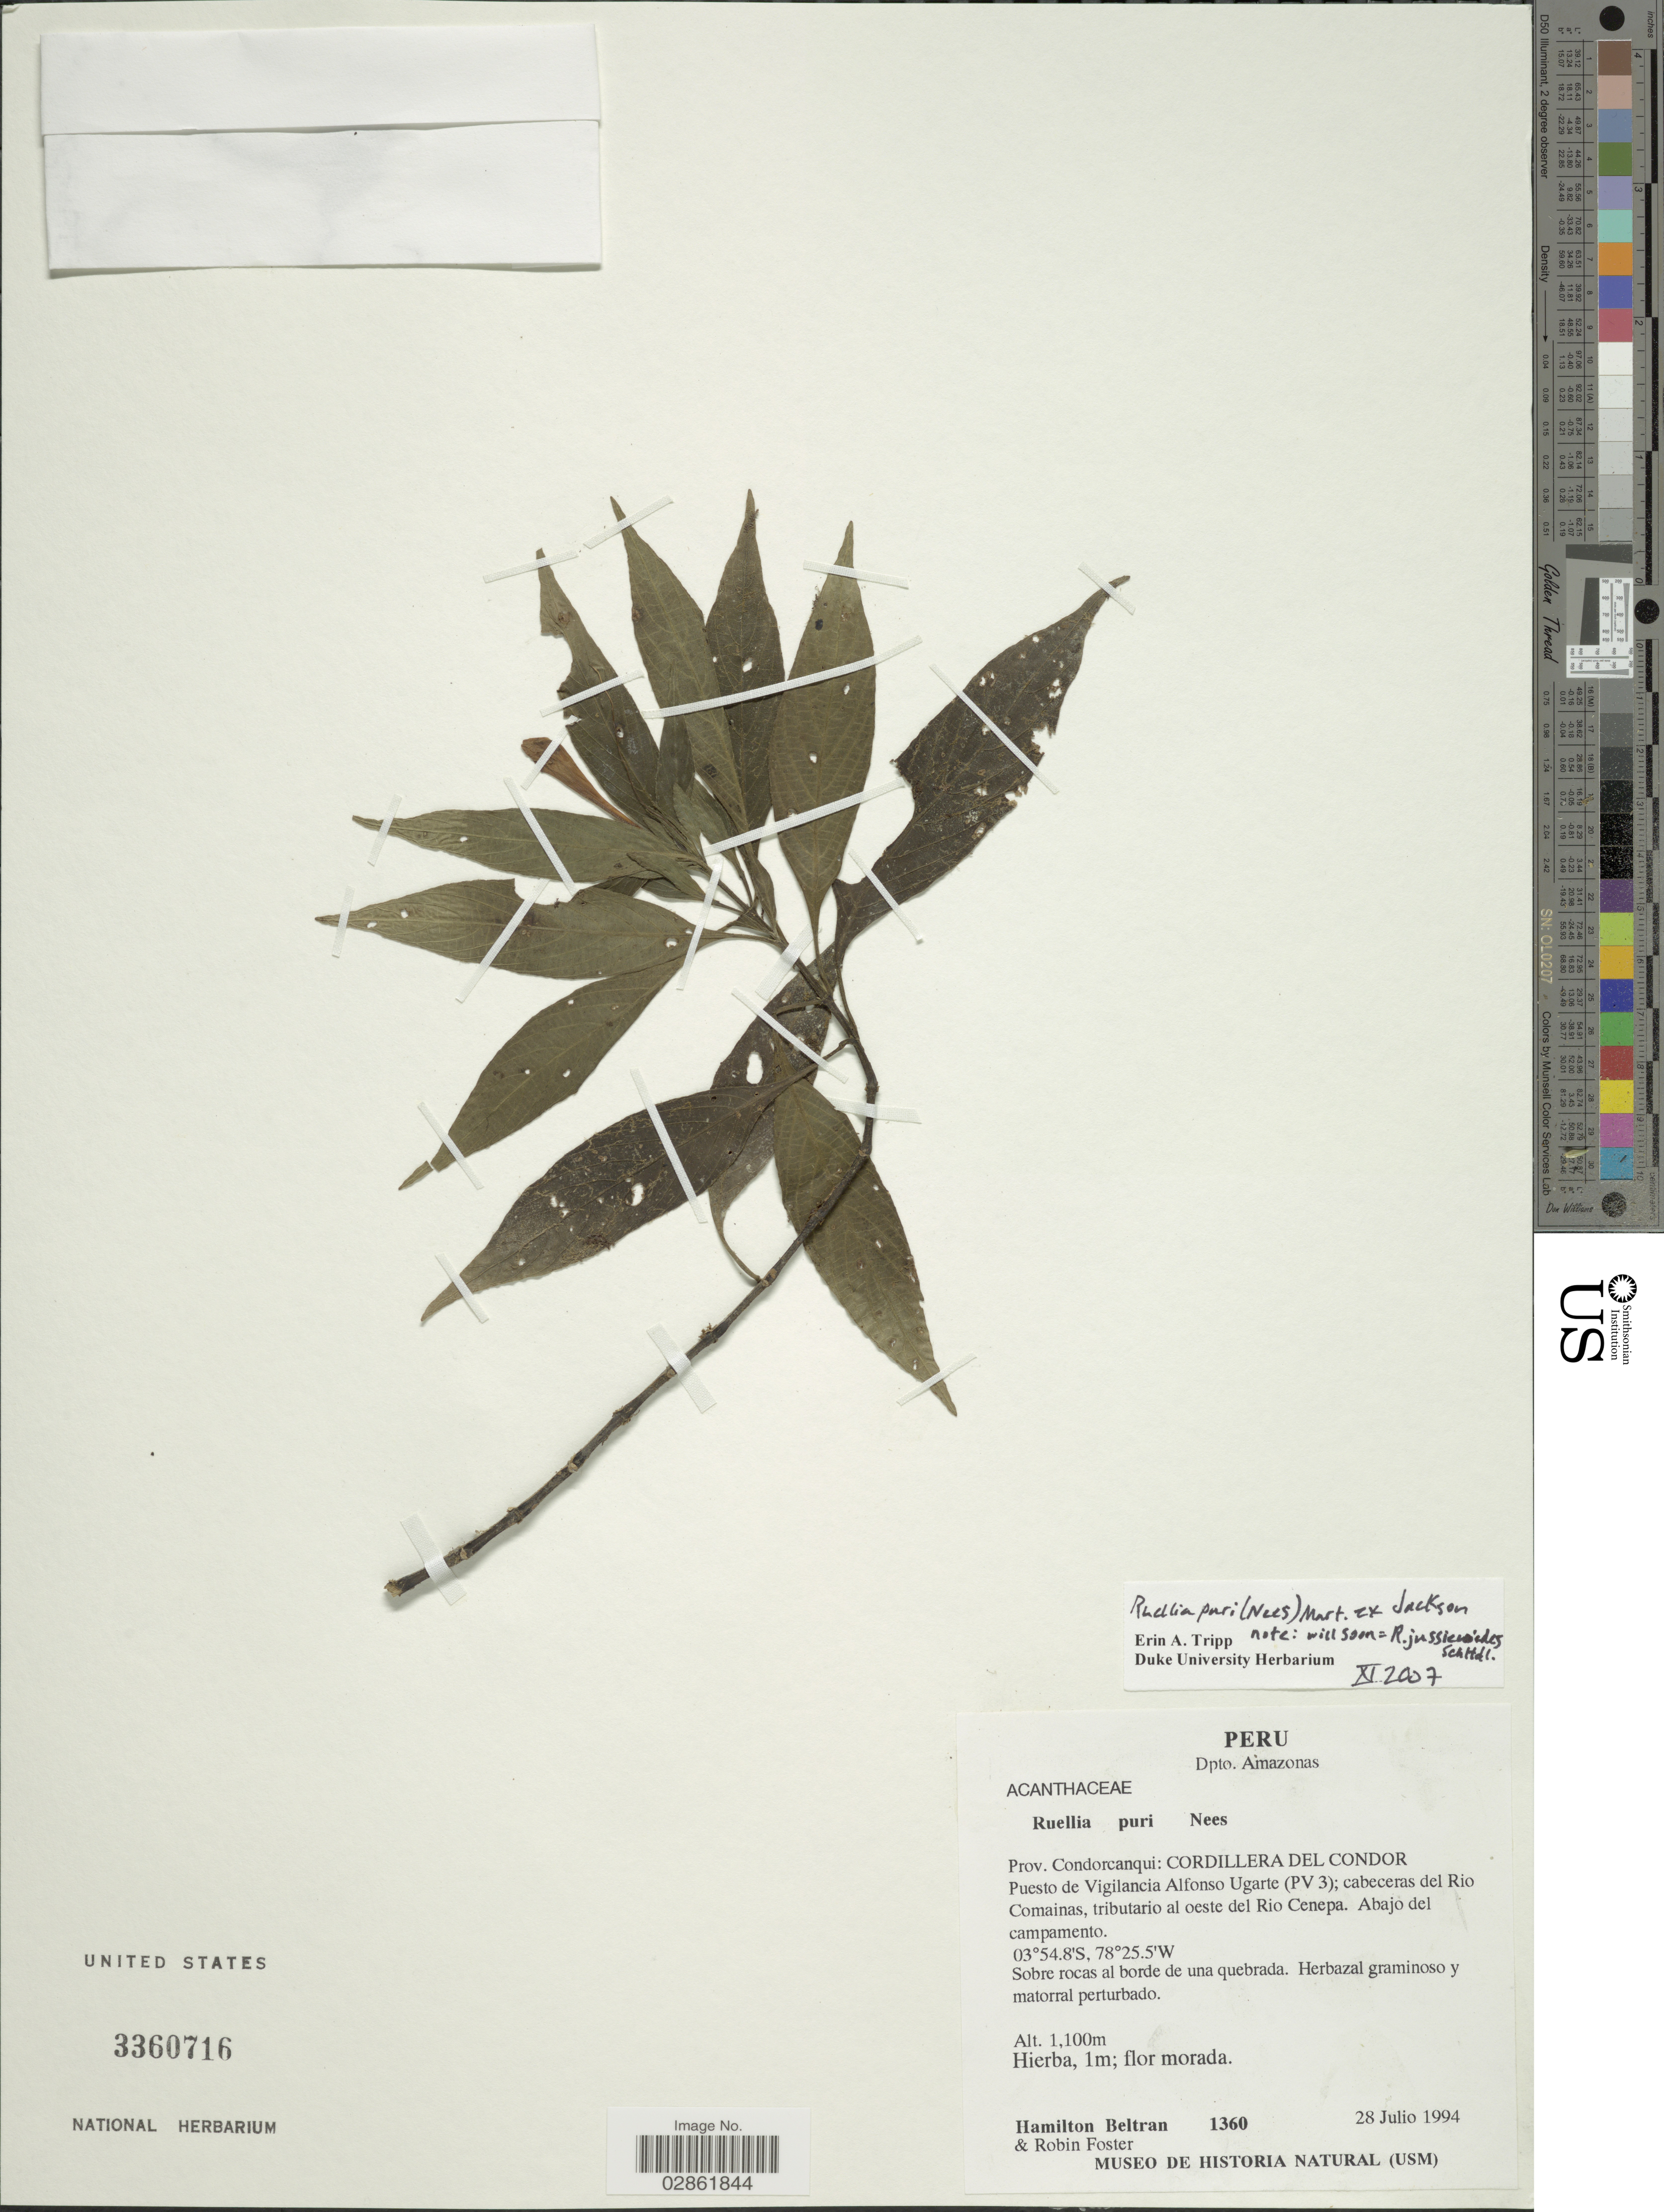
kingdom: Plantae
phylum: Tracheophyta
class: Magnoliopsida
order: Lamiales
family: Acanthaceae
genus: Ruellia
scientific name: Ruellia puri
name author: Mart. ex Nees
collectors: H. Beltran & R. B. Foster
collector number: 1360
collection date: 1994-07-28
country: Peru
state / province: Amazonas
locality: Dpto. Amazonas, Prov. Condorcanqui: Cordillera del Condor, Puesto de Vigilancia Alfonso Ugarte (PV3); cabeceras del Rio Comainas, tribtario al oeste del Rio Cenepa. Abajao del campamento.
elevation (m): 1100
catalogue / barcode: US 3360716